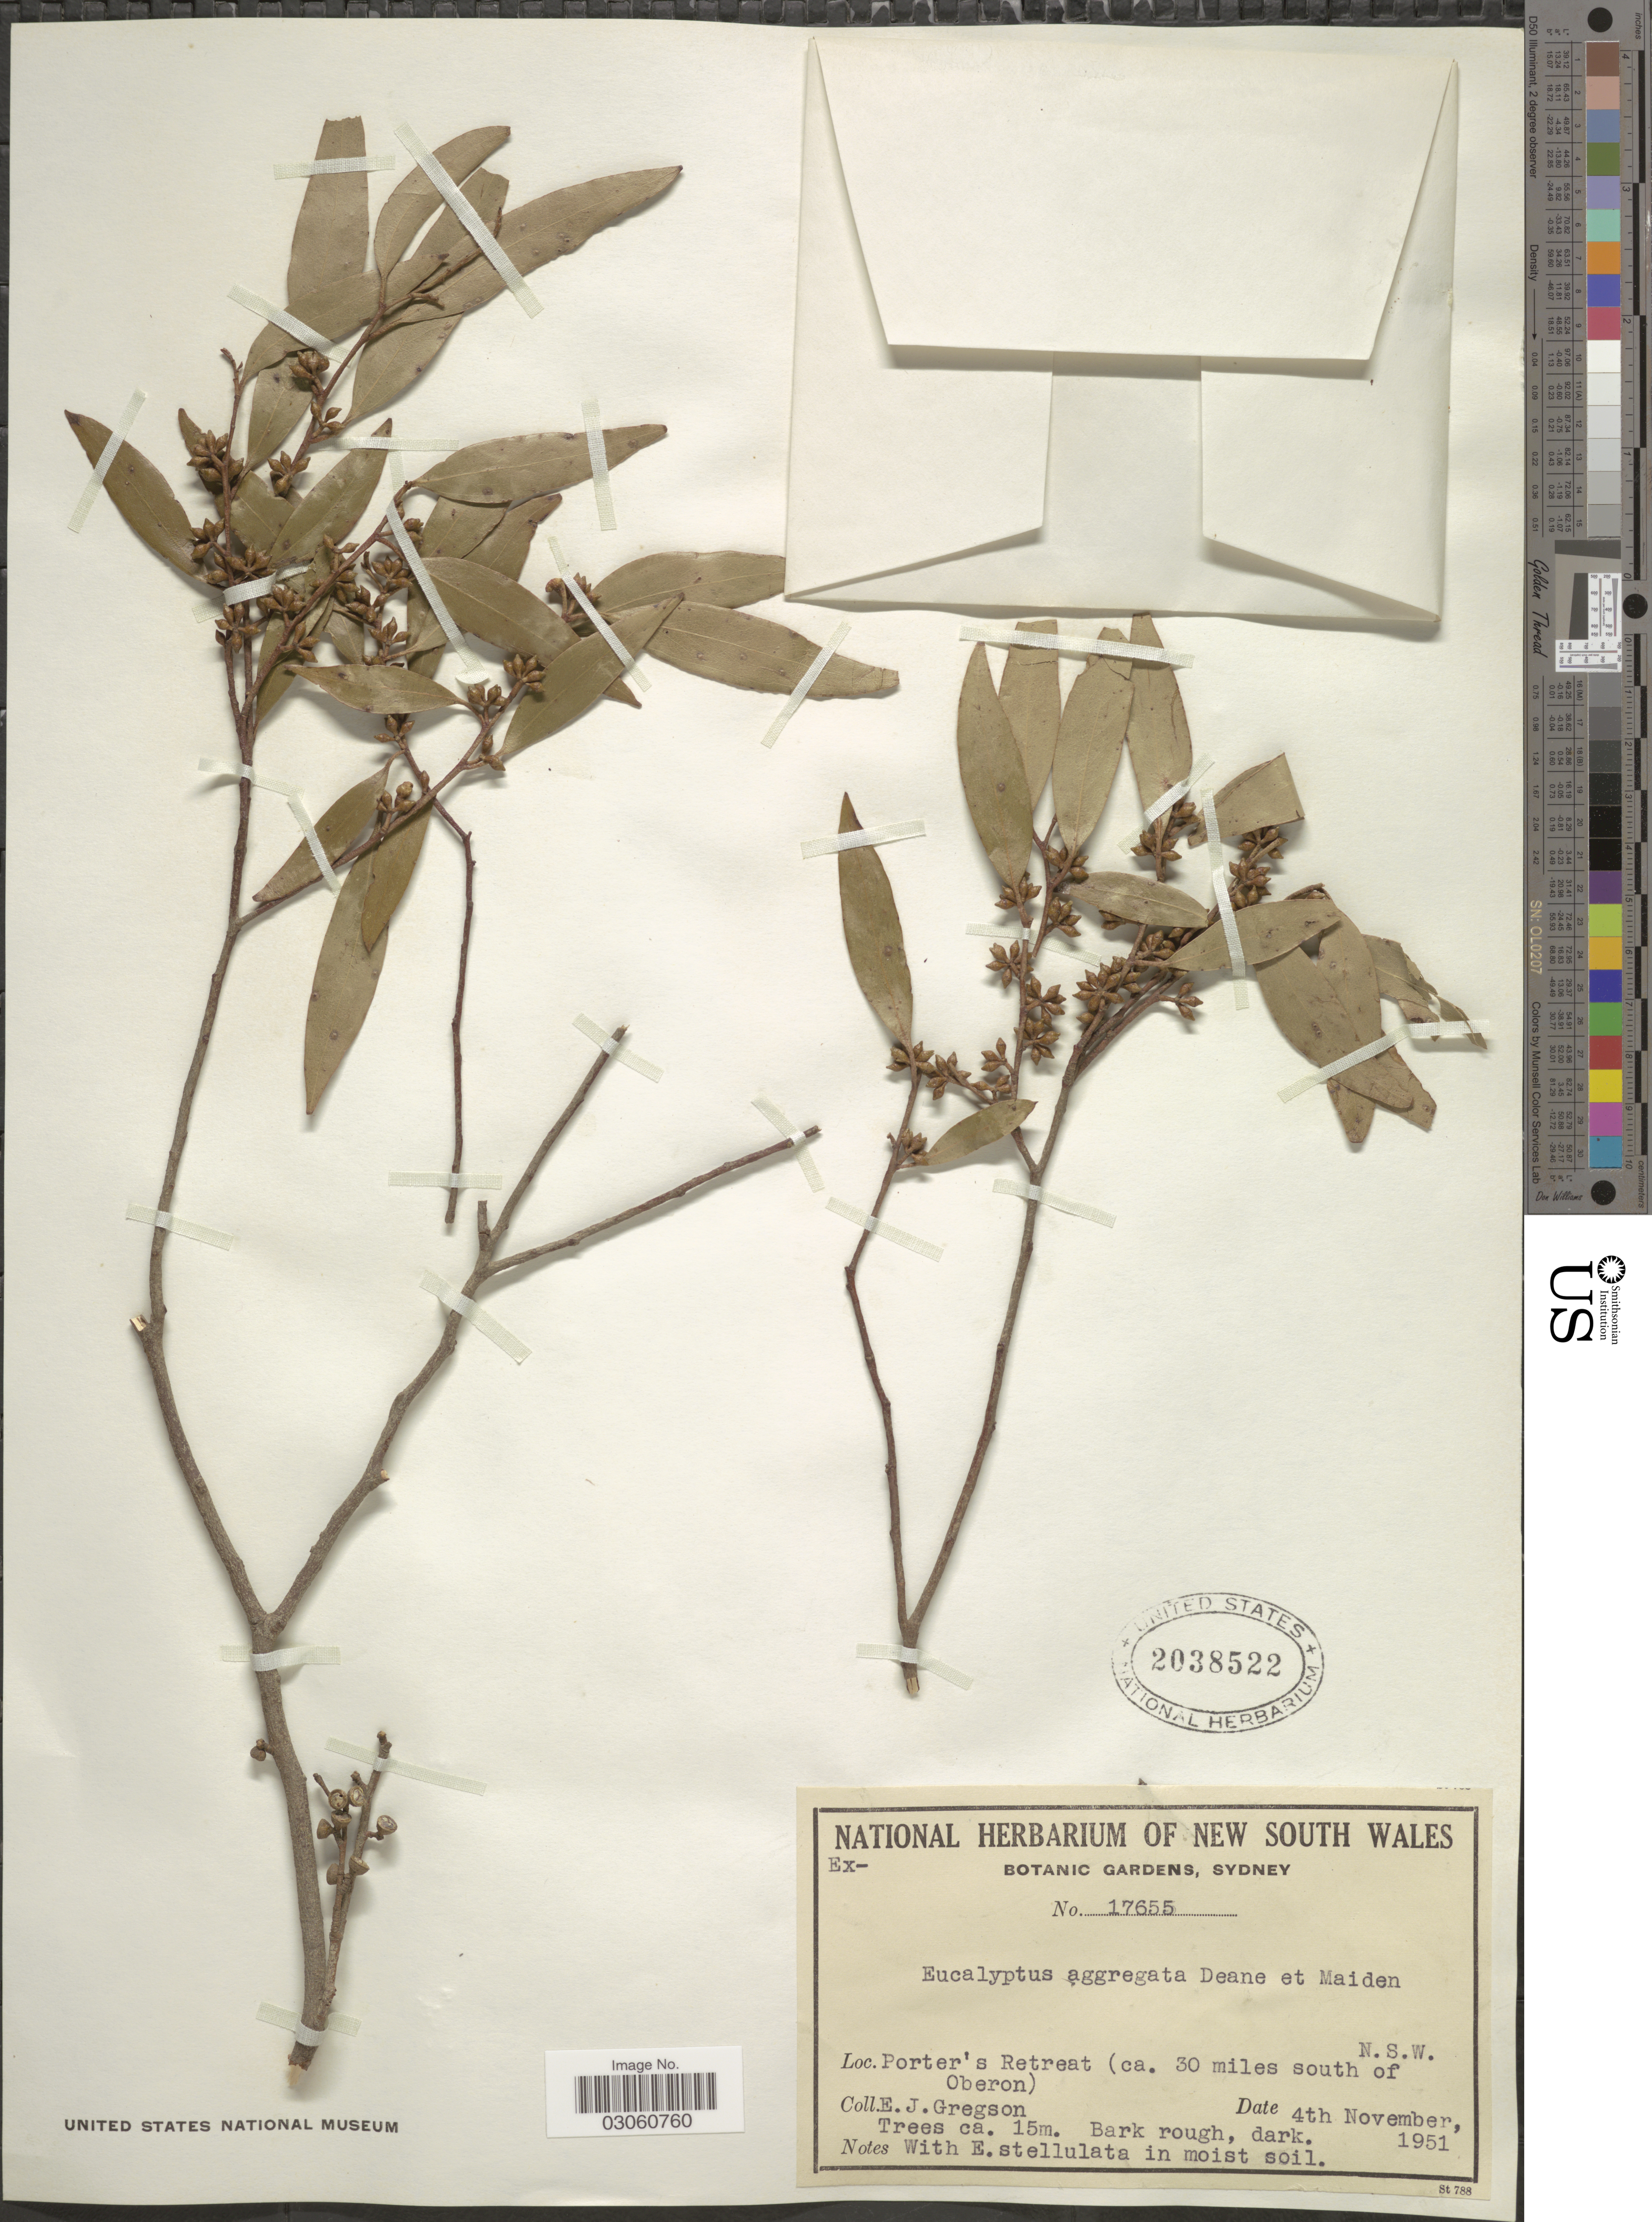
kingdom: Plantae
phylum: Tracheophyta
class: Magnoliopsida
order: Myrtales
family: Myrtaceae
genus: Eucalyptus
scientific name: Eucalyptus aggregata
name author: H. Deane & Maiden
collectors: E. Gregson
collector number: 17655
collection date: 1951-11-04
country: Australia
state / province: New South Wales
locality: Porter's Retreat (ca. 30 miles south of Oberon).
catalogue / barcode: US 2038522